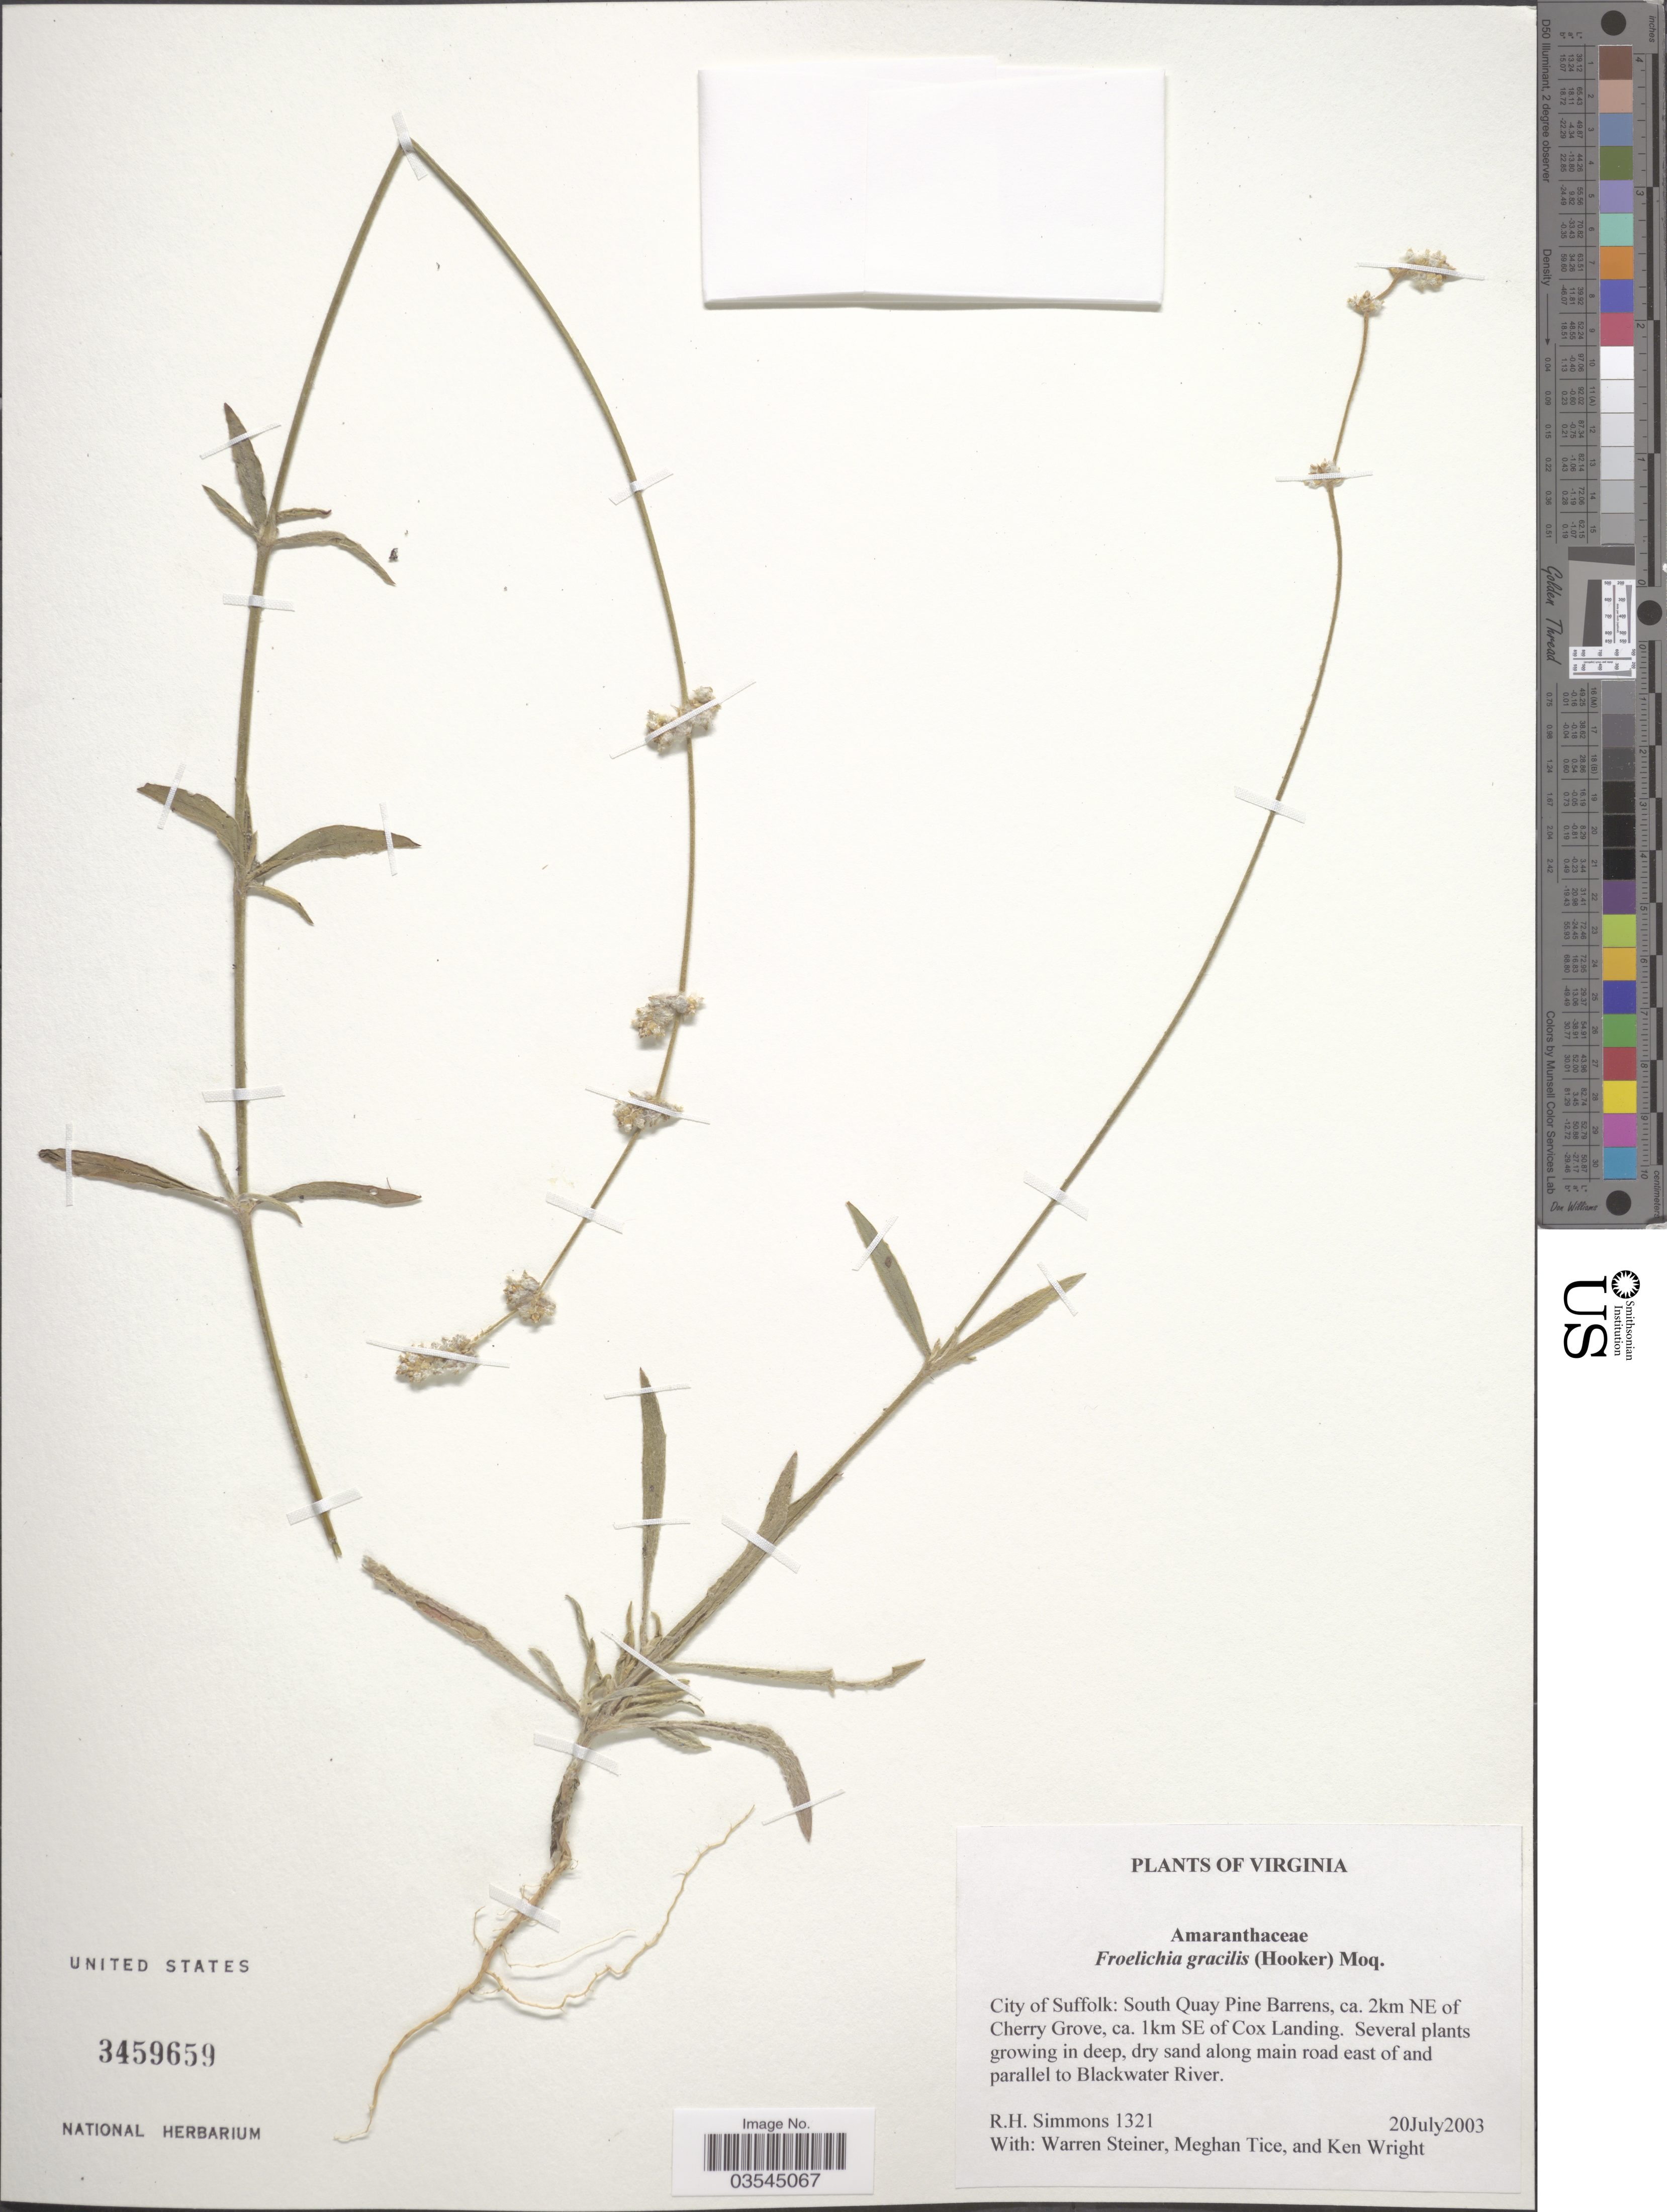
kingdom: Plantae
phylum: Tracheophyta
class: Magnoliopsida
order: Caryophyllales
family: Amaranthaceae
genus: Froelichia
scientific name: Froelichia gracilis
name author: (Hook.) Moq.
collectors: R. H. Simmons, W. Steiner, M. Tice & K. Wright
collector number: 1321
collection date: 2003-07-20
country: United States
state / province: Virginia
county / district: City of Suffolk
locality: City of Suffolk: South Quay Pine Barrens, ca. 2km NE of Cherry Grove, ca. 1km SE of Cox Landing. Along main road east of and parallel to Blackwater River.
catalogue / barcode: US 3459659